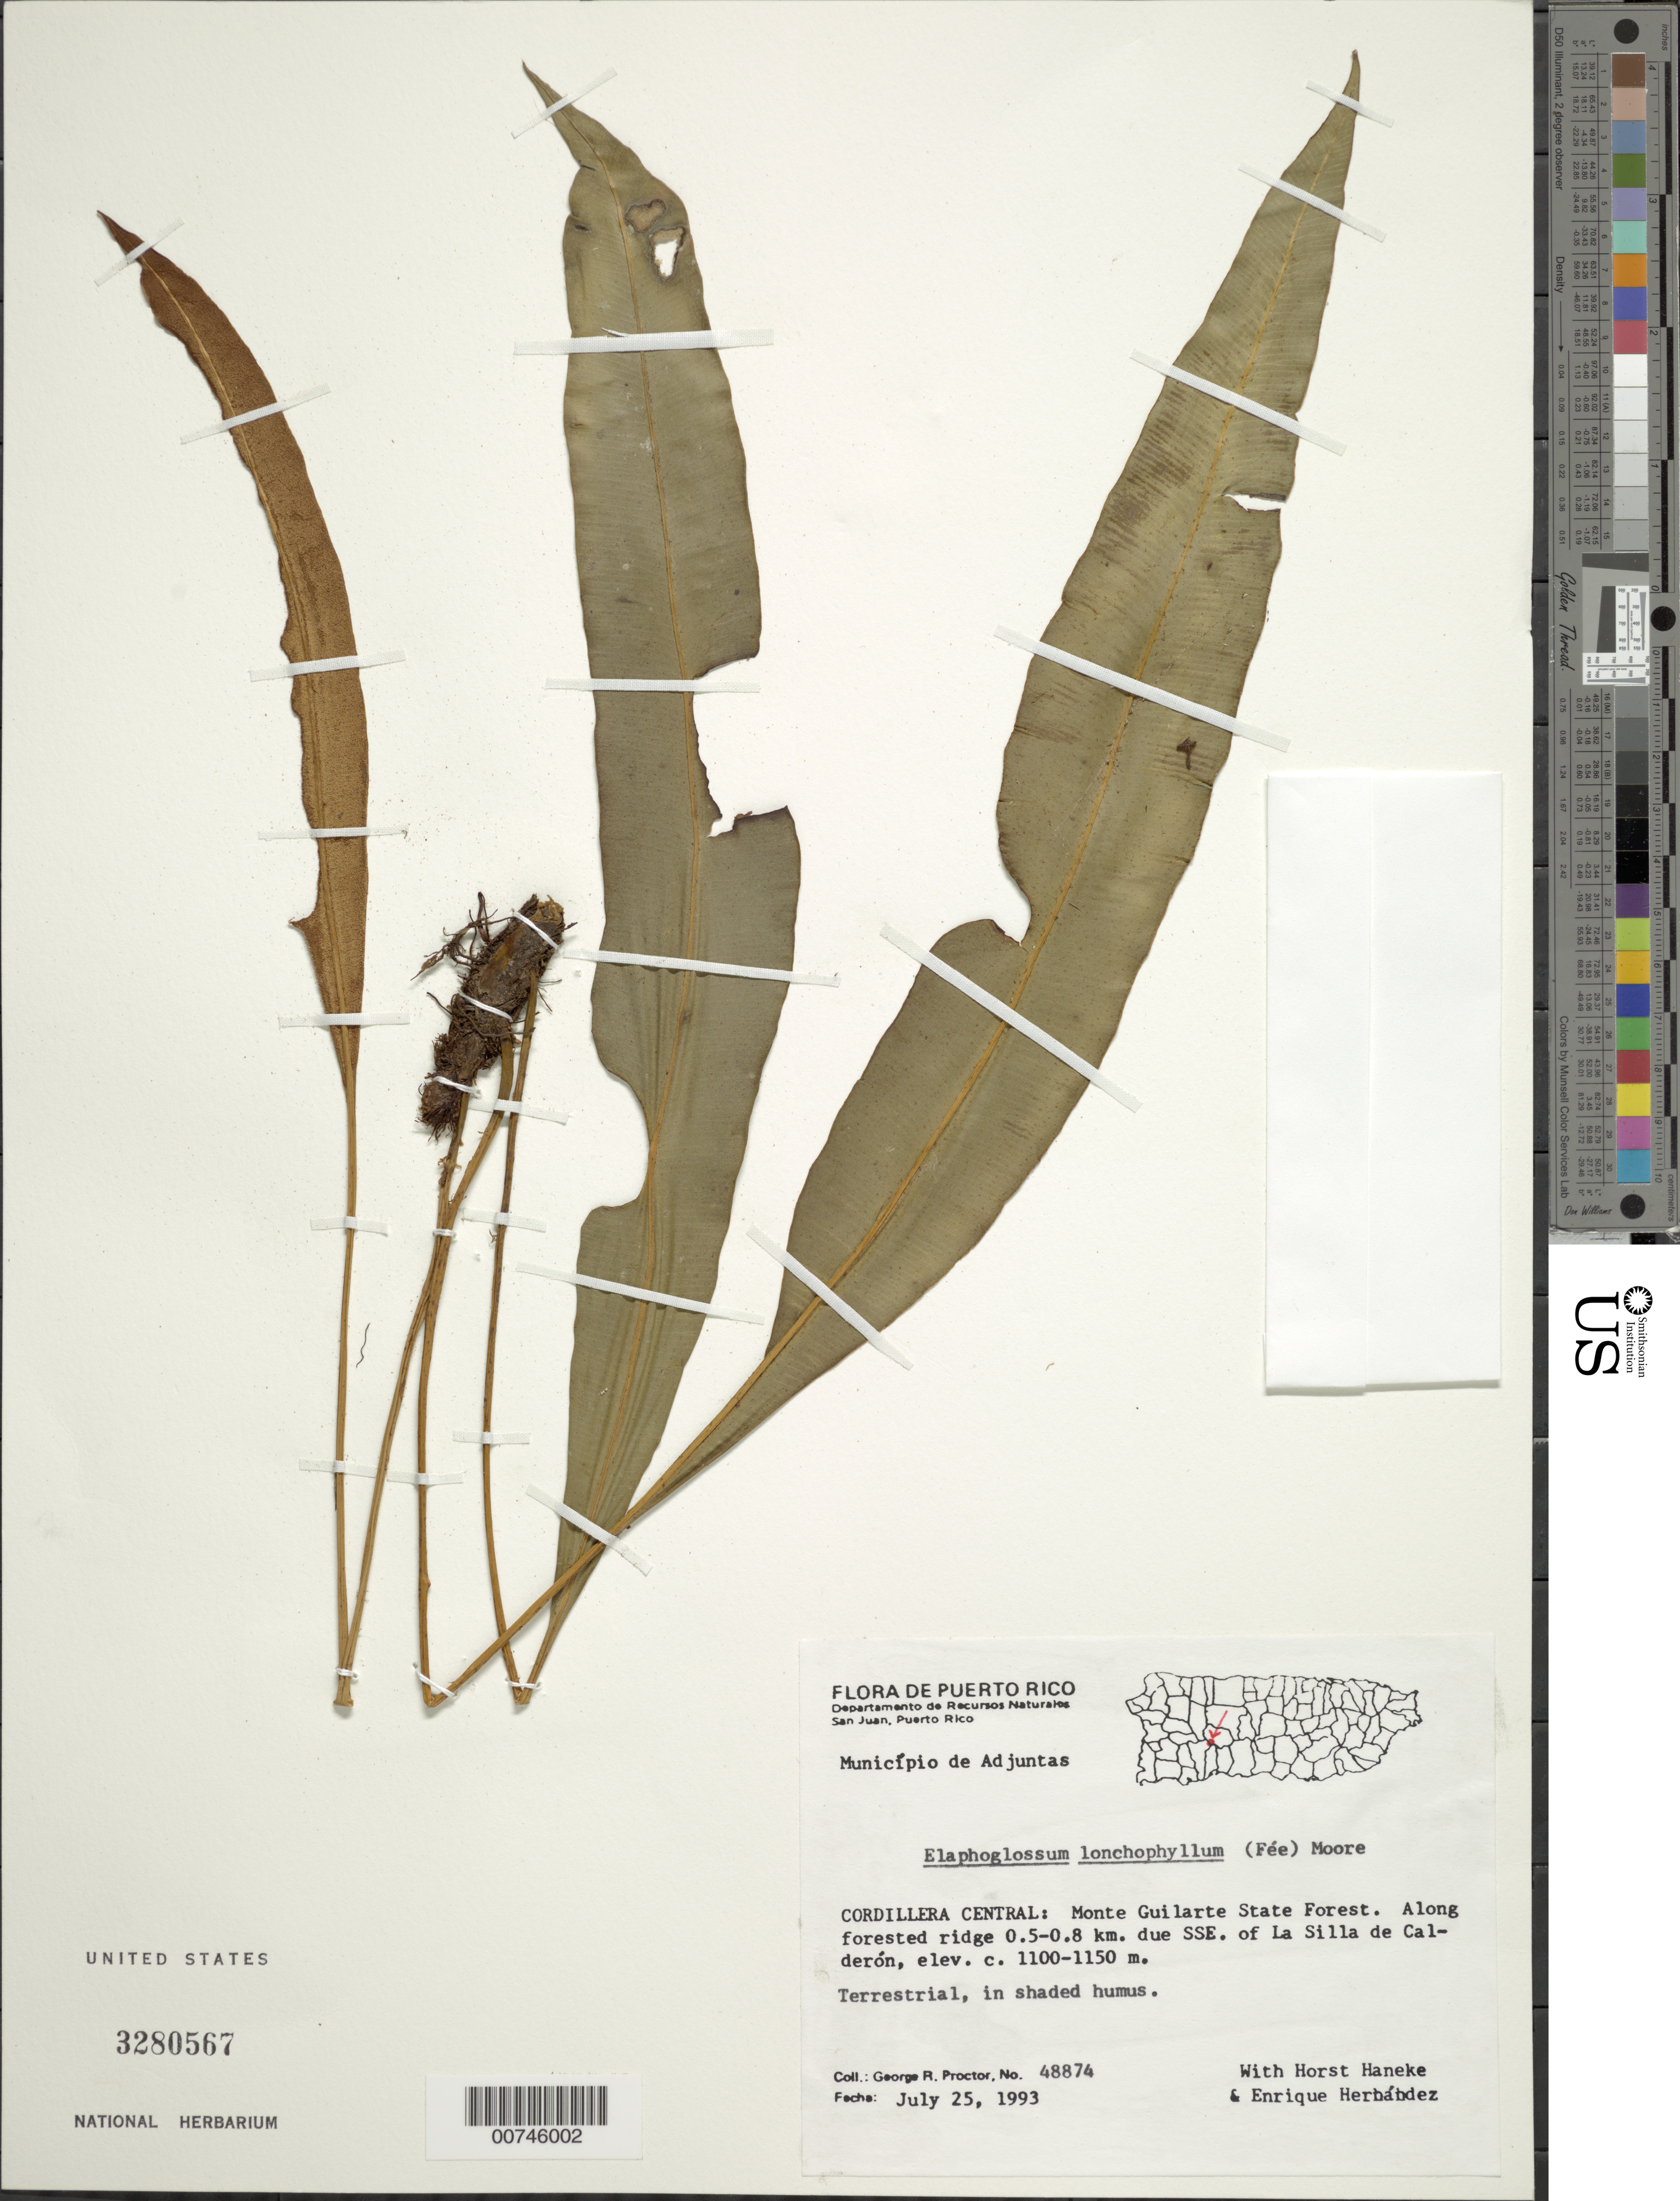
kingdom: Plantae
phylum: Tracheophyta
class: Polypodiopsida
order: Polypodiales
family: Dryopteridaceae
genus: Elaphoglossum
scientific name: Elaphoglossum lonchophyllum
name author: (Fée) T. Moore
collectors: G. R. Proctor, H. Haneke & E. Hernández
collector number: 48874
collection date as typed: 25 Jul 1993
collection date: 1993-07-25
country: Puerto Rico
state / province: Adjuntas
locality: Cordillera Central: Monte Guilarte State Forest. Along Forested ridge 0.5-0.8 km due SSE of La Silla de Calderón.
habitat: In shaded humus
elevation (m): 1100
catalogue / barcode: US 3280567